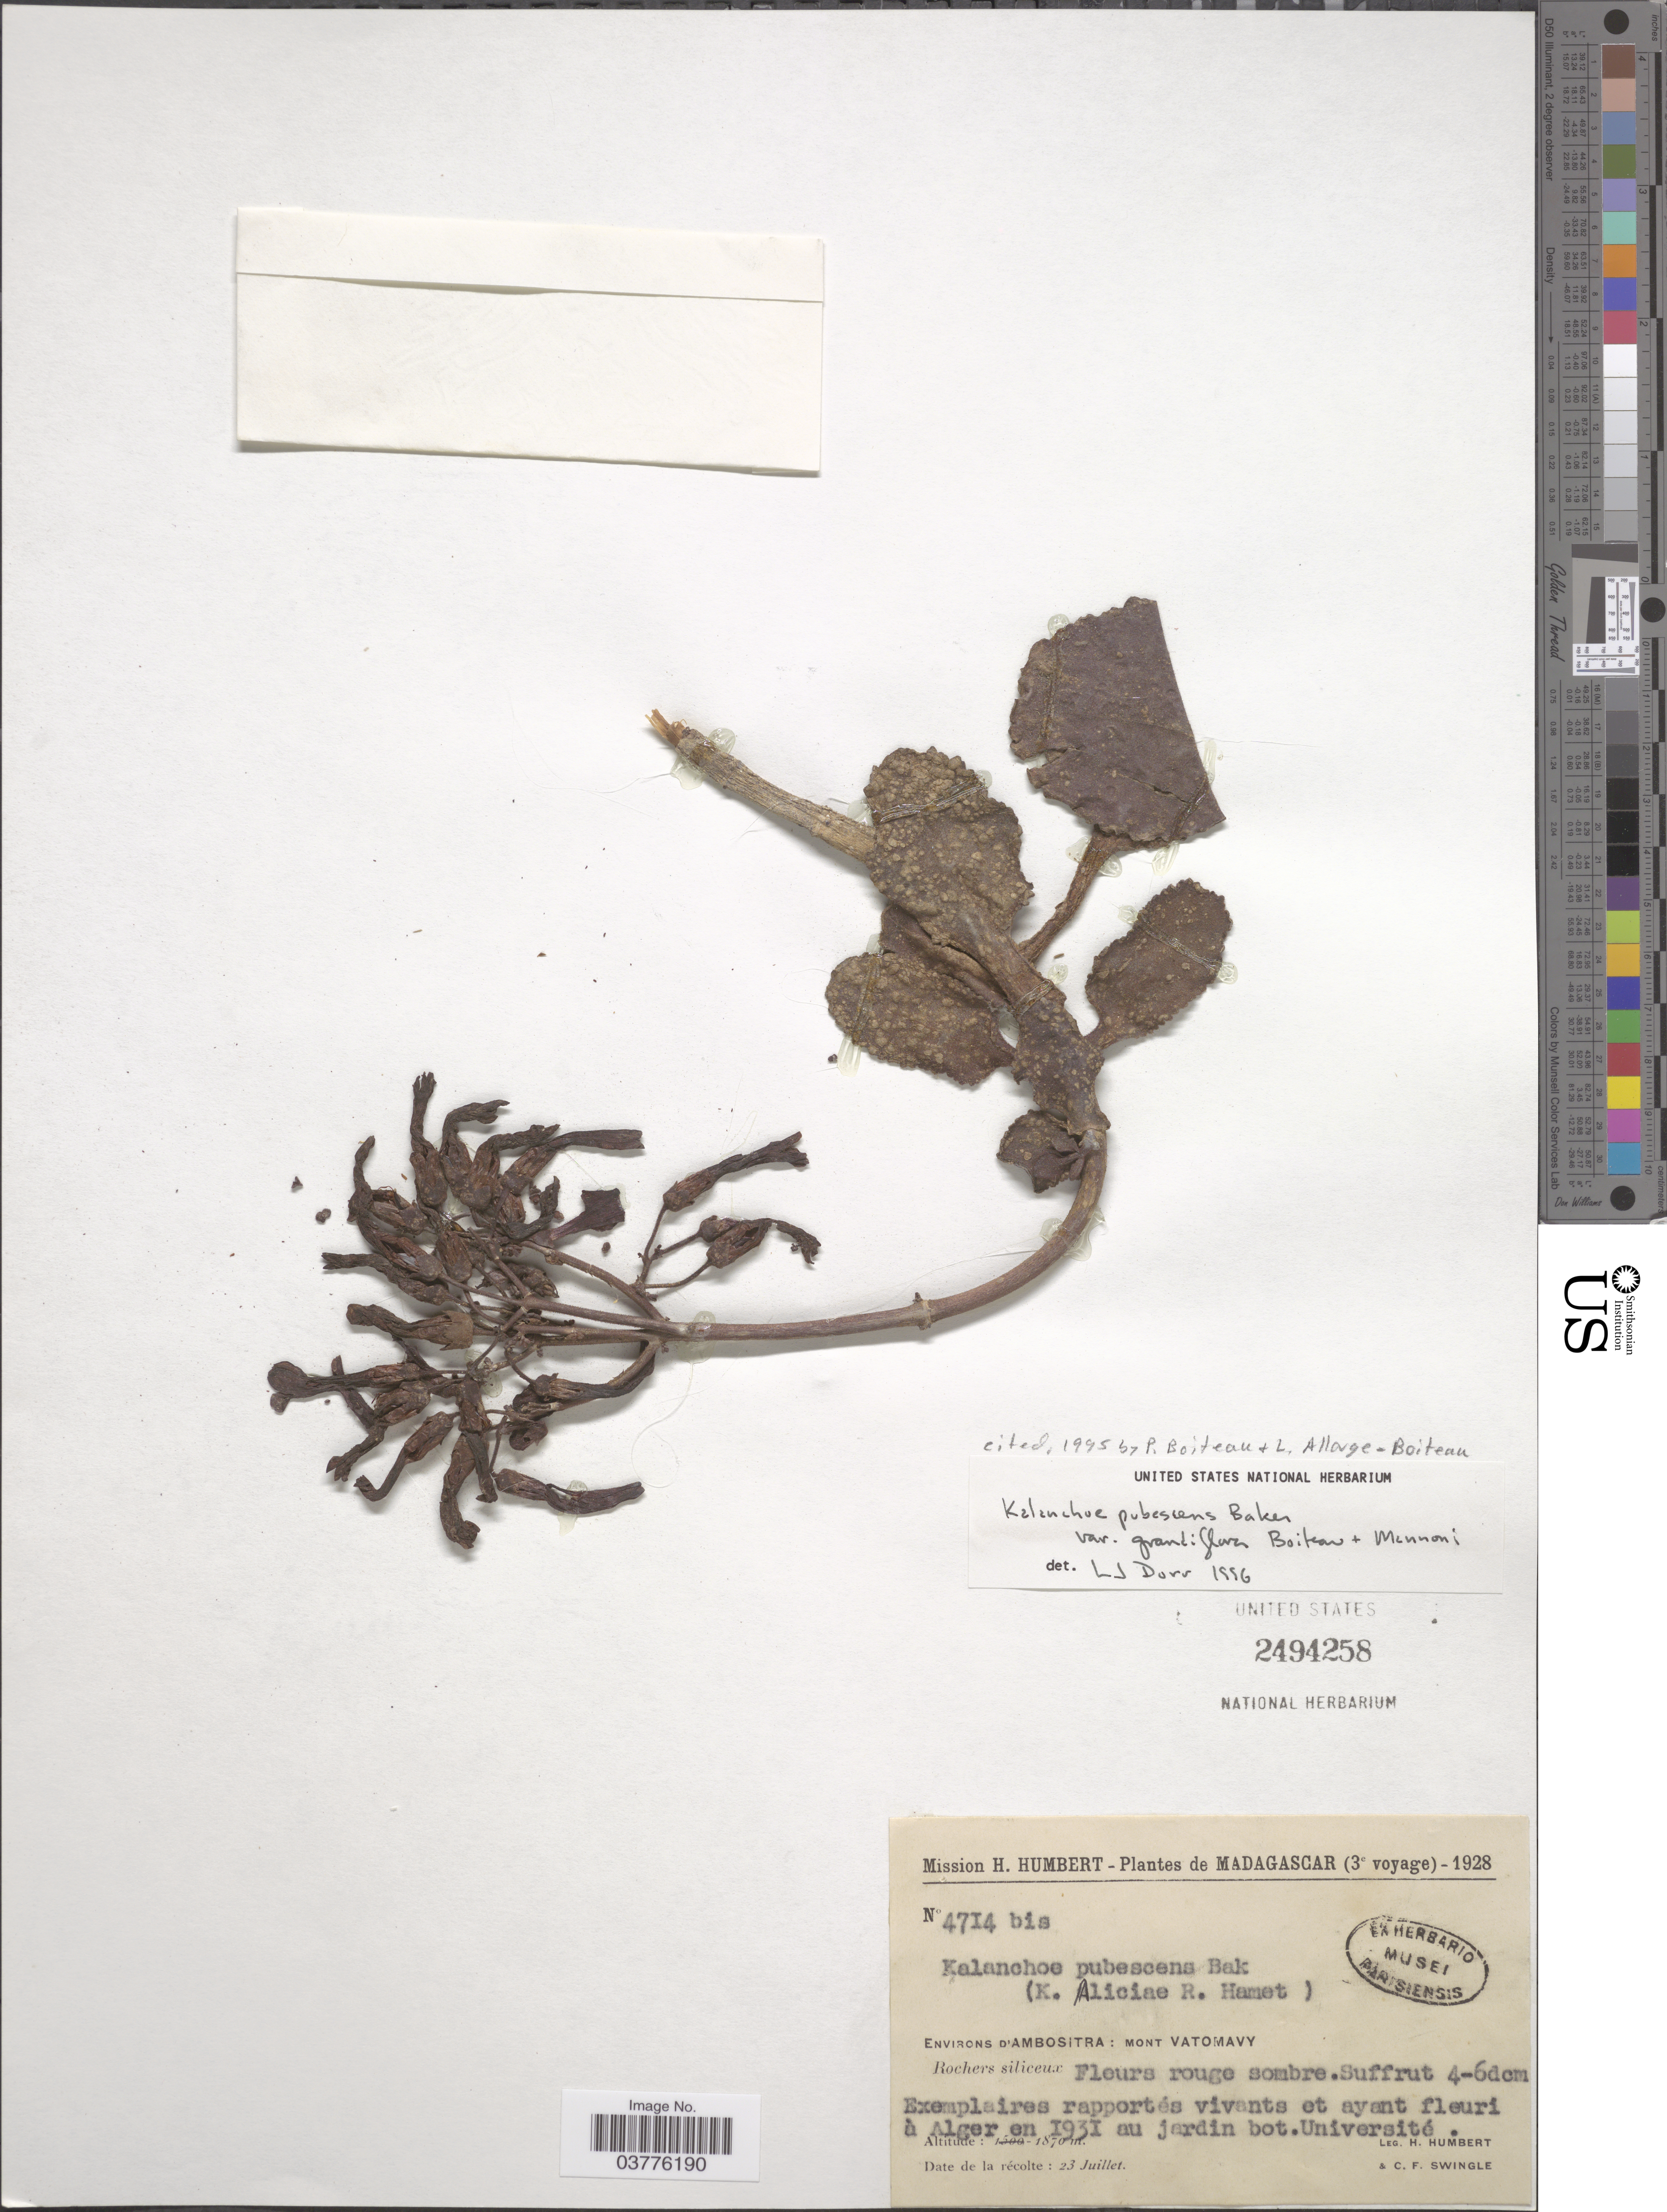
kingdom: Plantae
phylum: Tracheophyta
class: Magnoliopsida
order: Saxifragales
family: Crassulaceae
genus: Kalanchoe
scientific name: Kalanchoe pubescens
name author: Baker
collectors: H. Humbert & C. Swingle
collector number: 4714bis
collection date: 1928-07-23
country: Madagascar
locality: Environs d'Ambositra: Mont Vatomavy.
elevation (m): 1870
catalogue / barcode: US 2494258